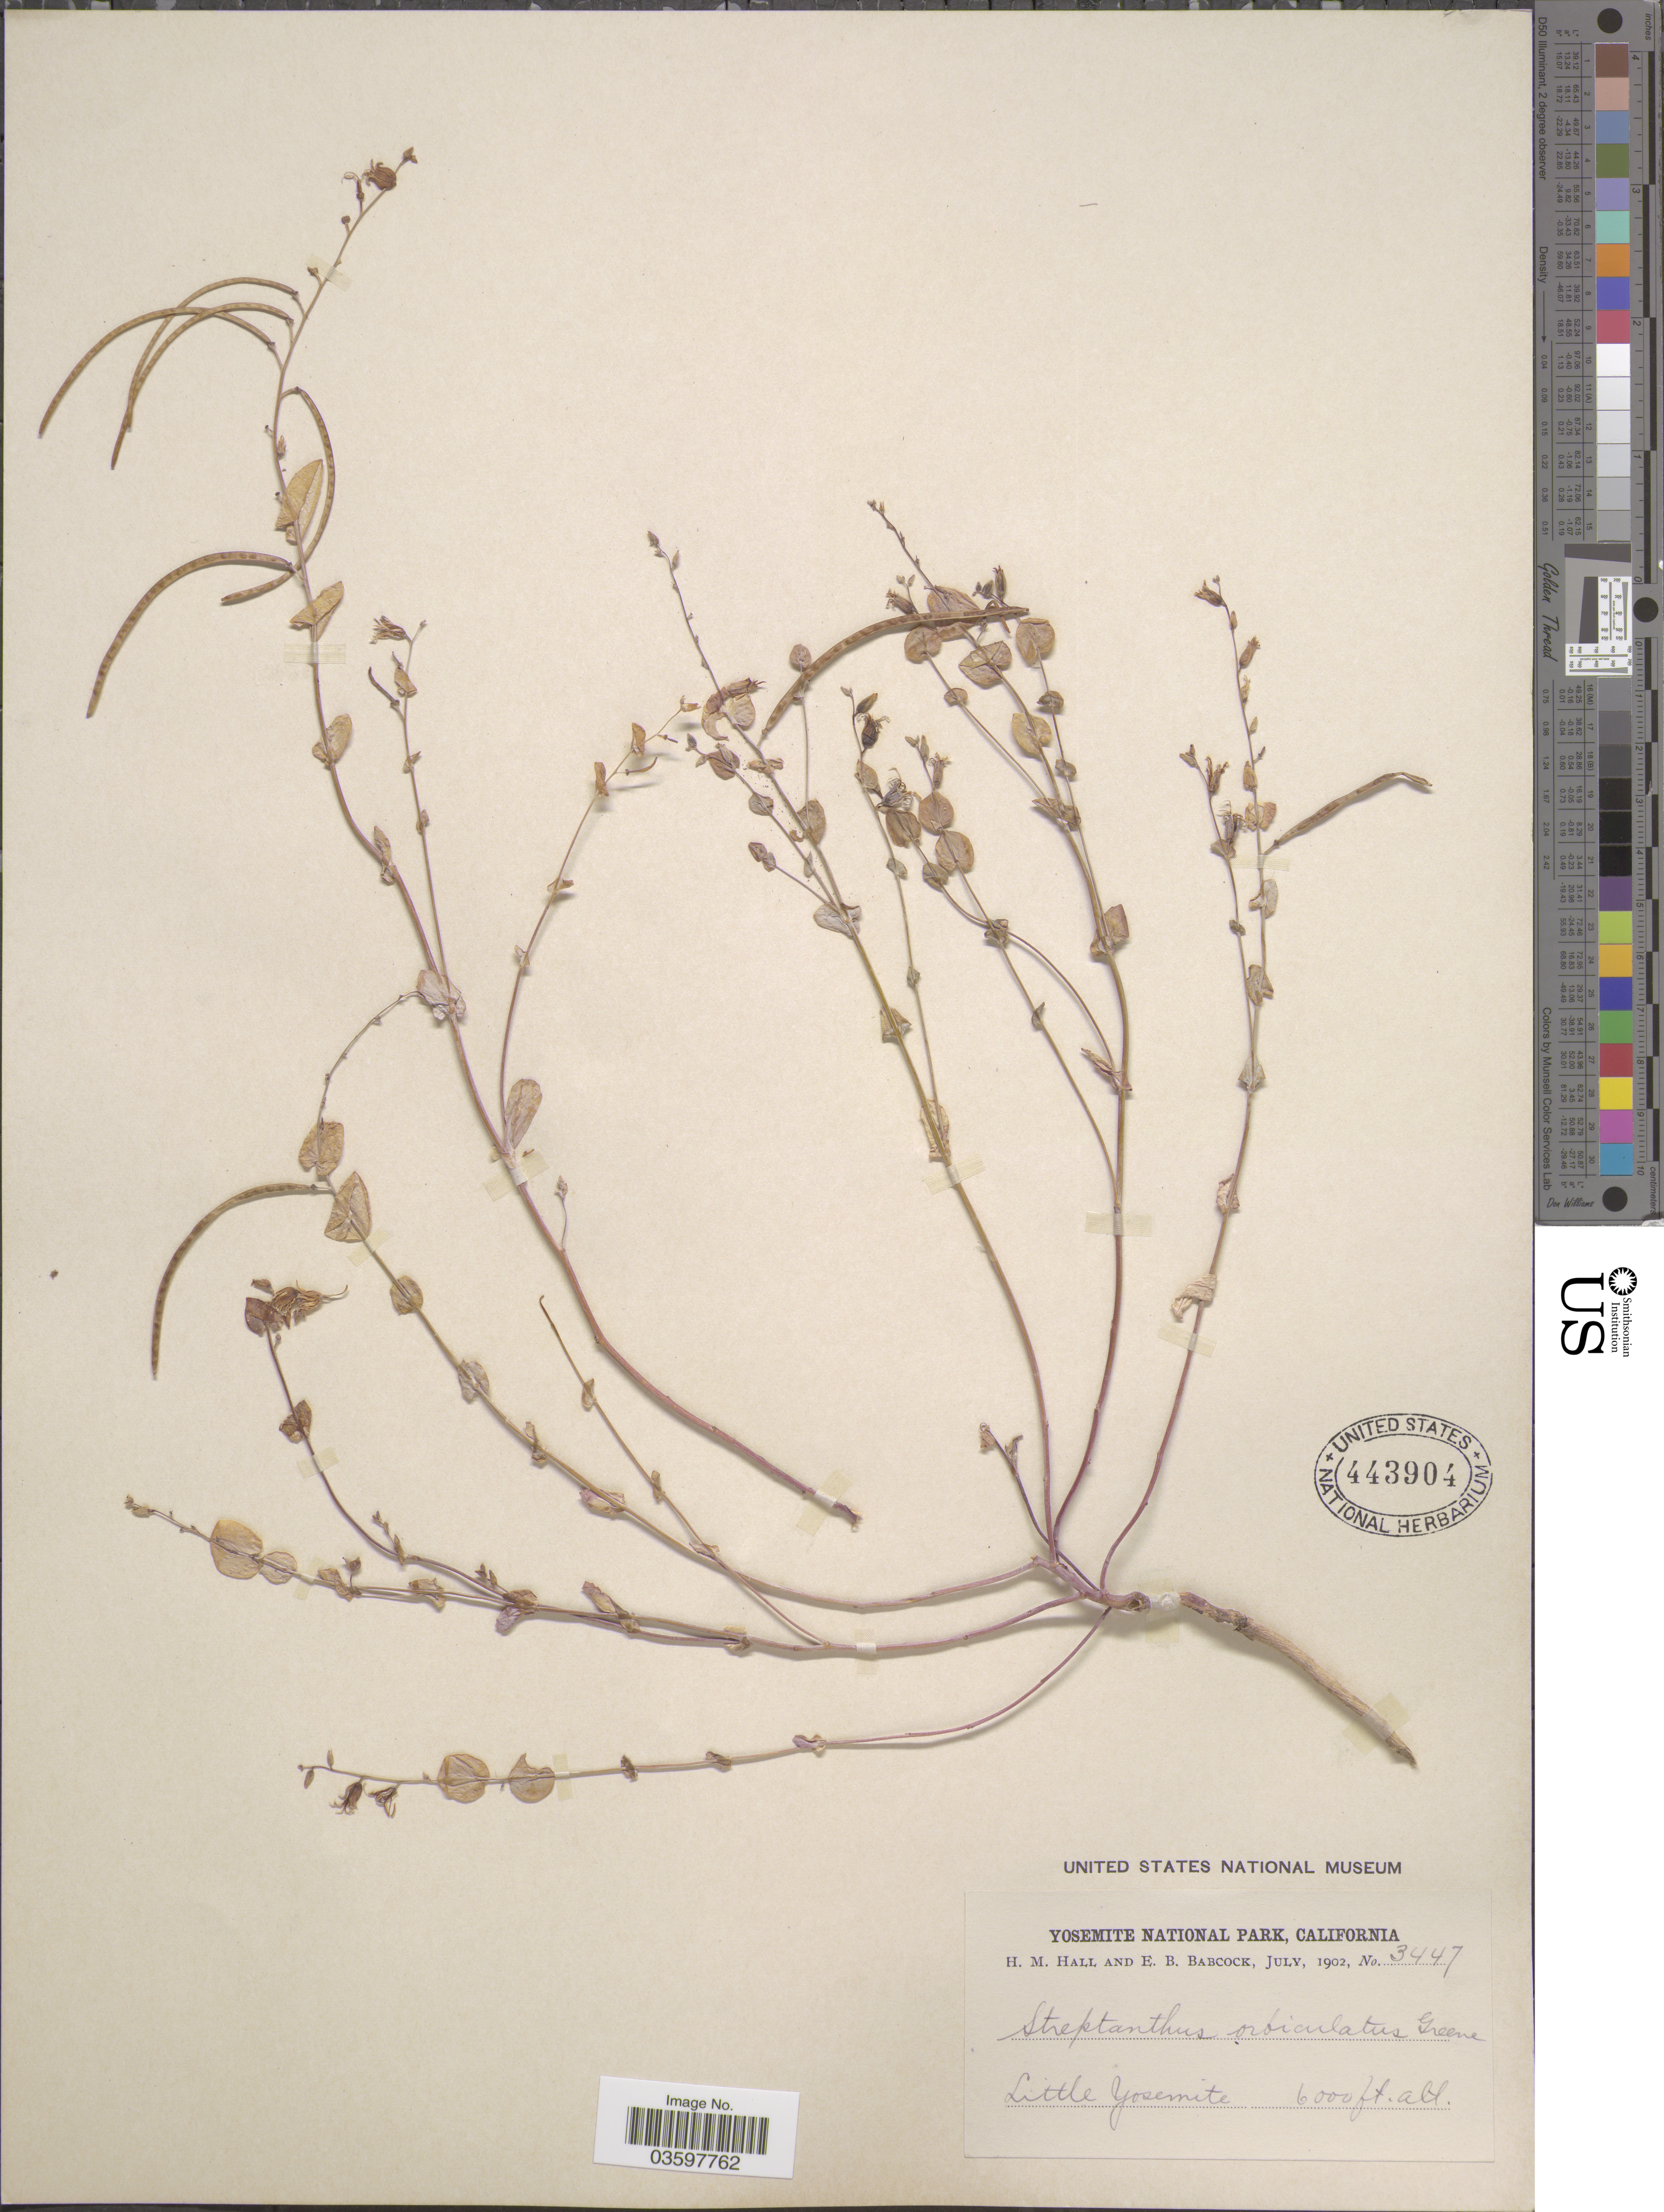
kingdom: Plantae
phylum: Tracheophyta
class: Magnoliopsida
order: Brassicales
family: Brassicaceae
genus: Streptanthus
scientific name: Streptanthus tortuosus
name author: Kellogg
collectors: H. M. Hall & E. B. Babcock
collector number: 3447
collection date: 1902-07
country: United States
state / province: California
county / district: Mariposa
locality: Yosemite National Park. Little Yosemite.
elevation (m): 1829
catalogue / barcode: US 443904